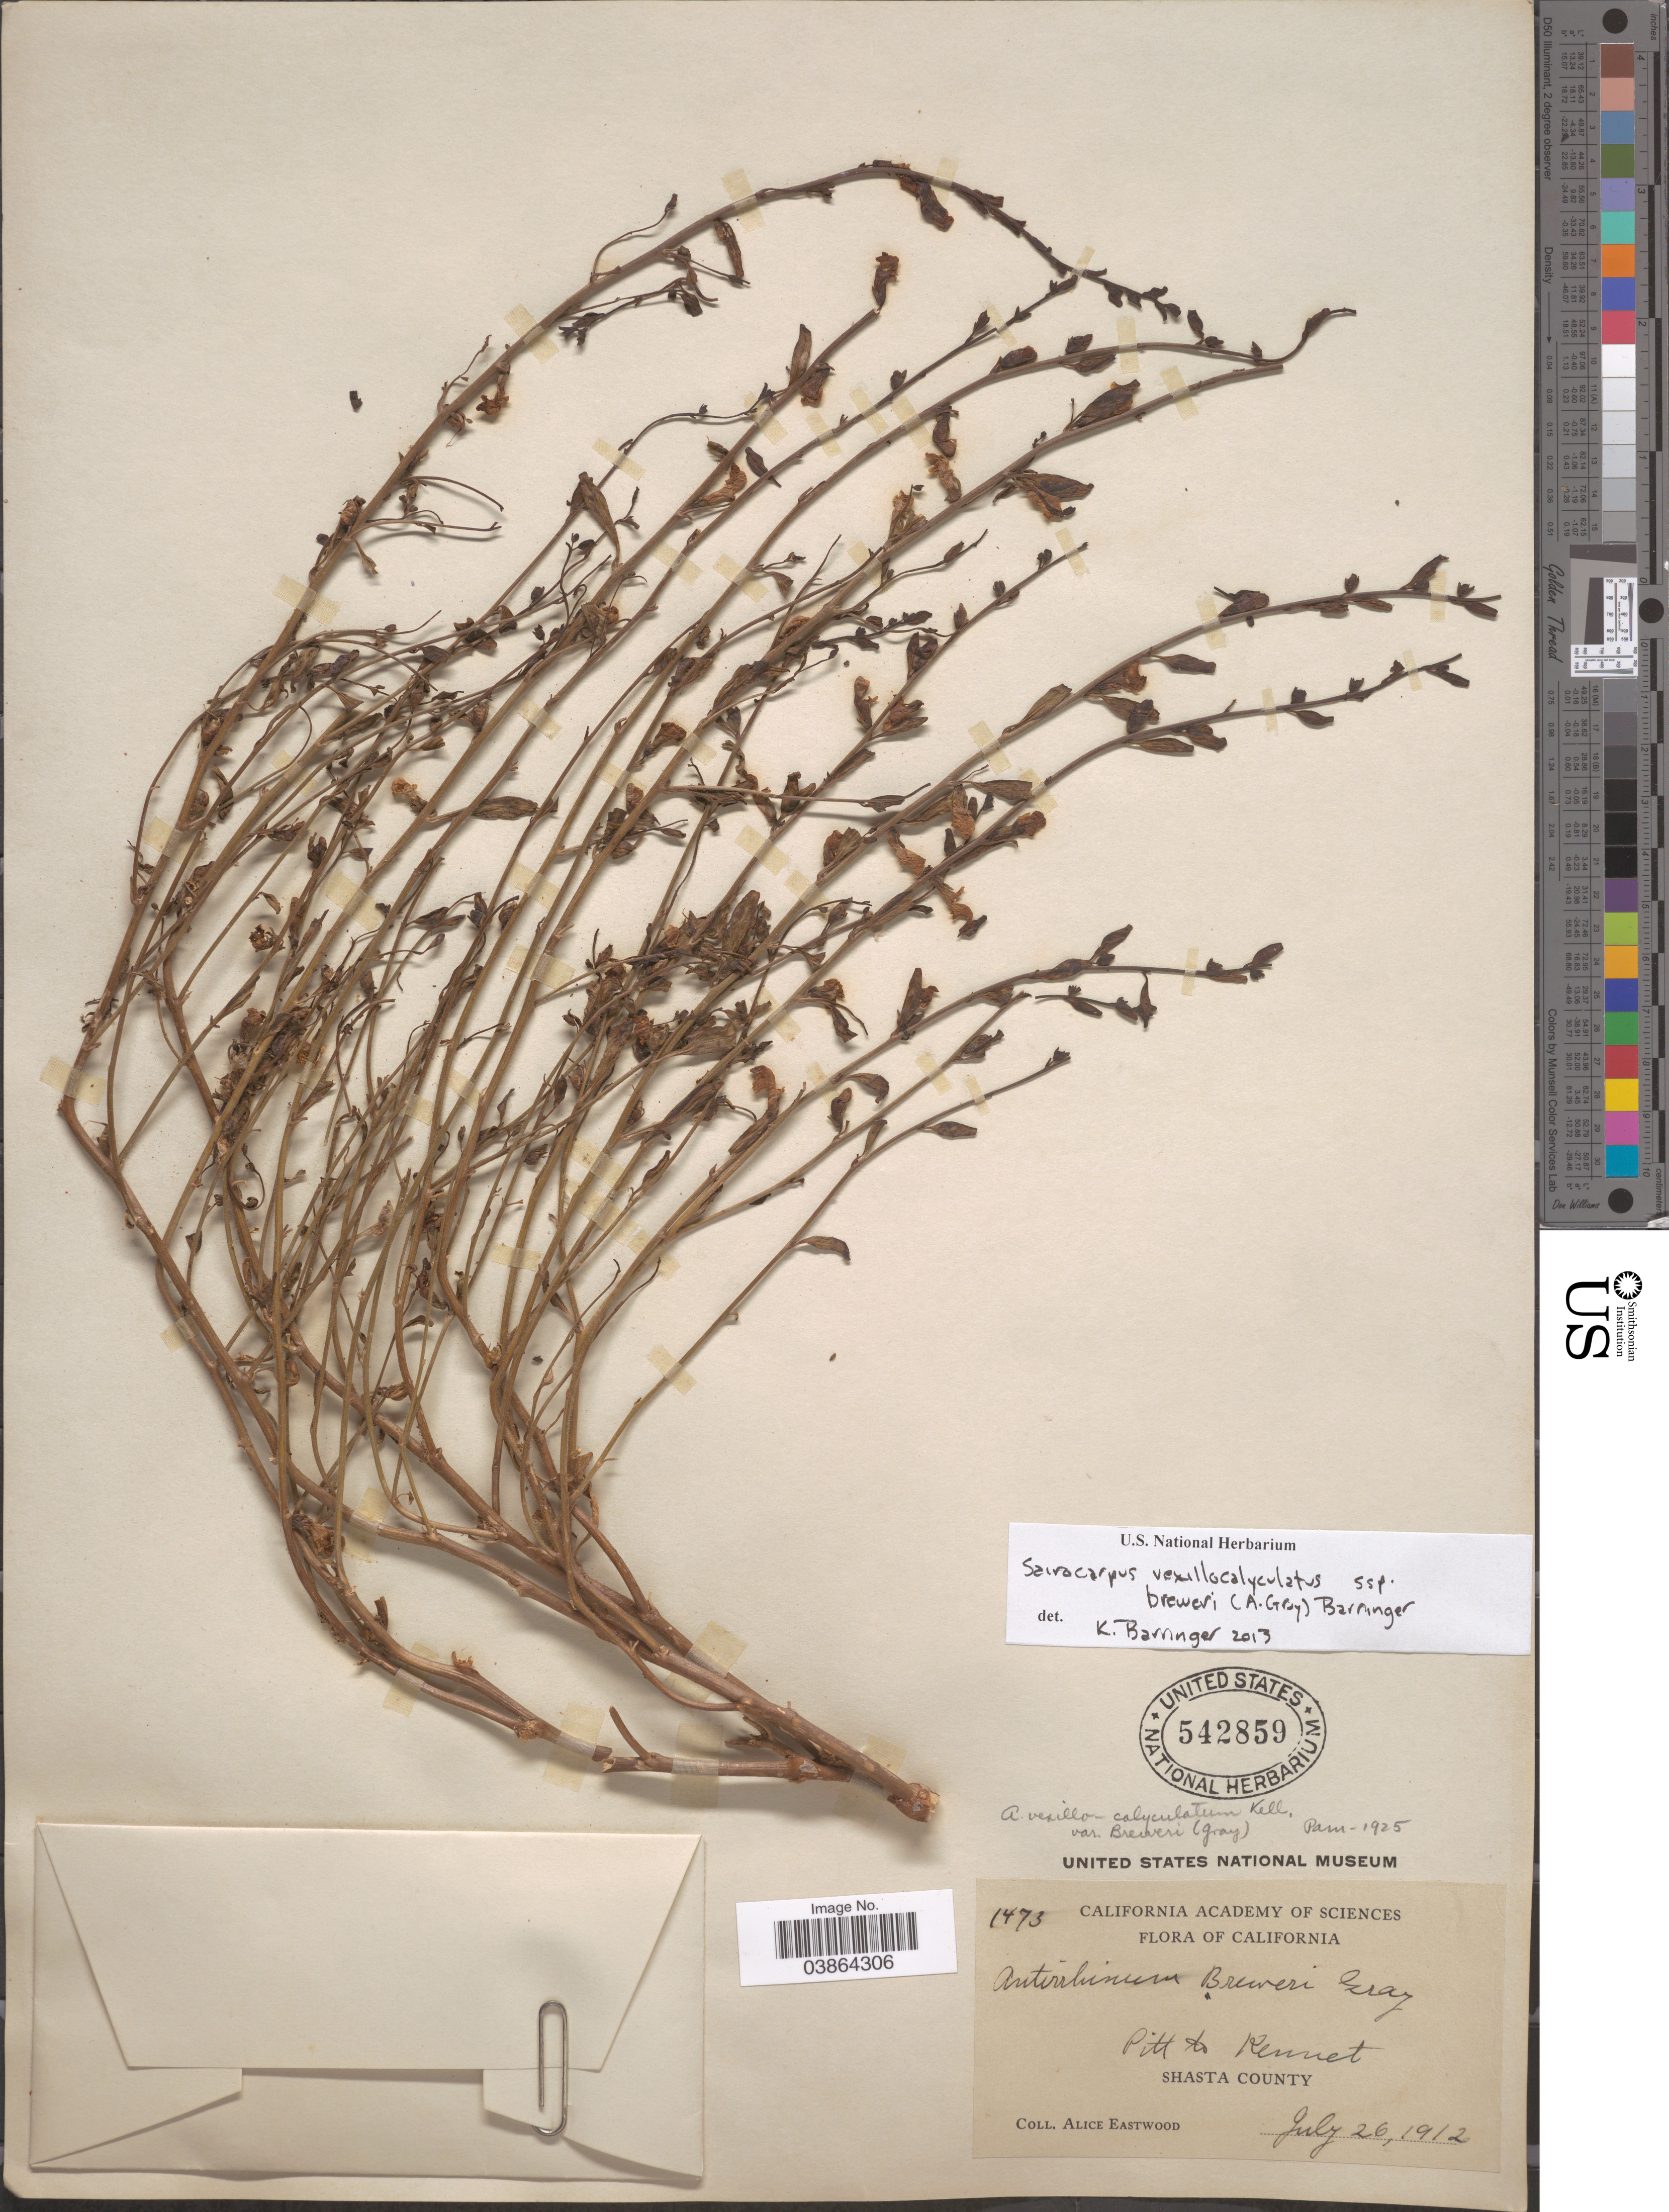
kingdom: Plantae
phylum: Tracheophyta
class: Magnoliopsida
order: Lamiales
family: Plantaginaceae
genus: Sairocarpus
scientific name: Sairocarpus vexillocalyculatus subsp. breweri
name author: (A. Gray) Barringer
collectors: A. Eastwood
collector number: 1473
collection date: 1912-07-26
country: United States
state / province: California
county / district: Shasta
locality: Pitt to Kennet. Shasta County.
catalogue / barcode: US 542859